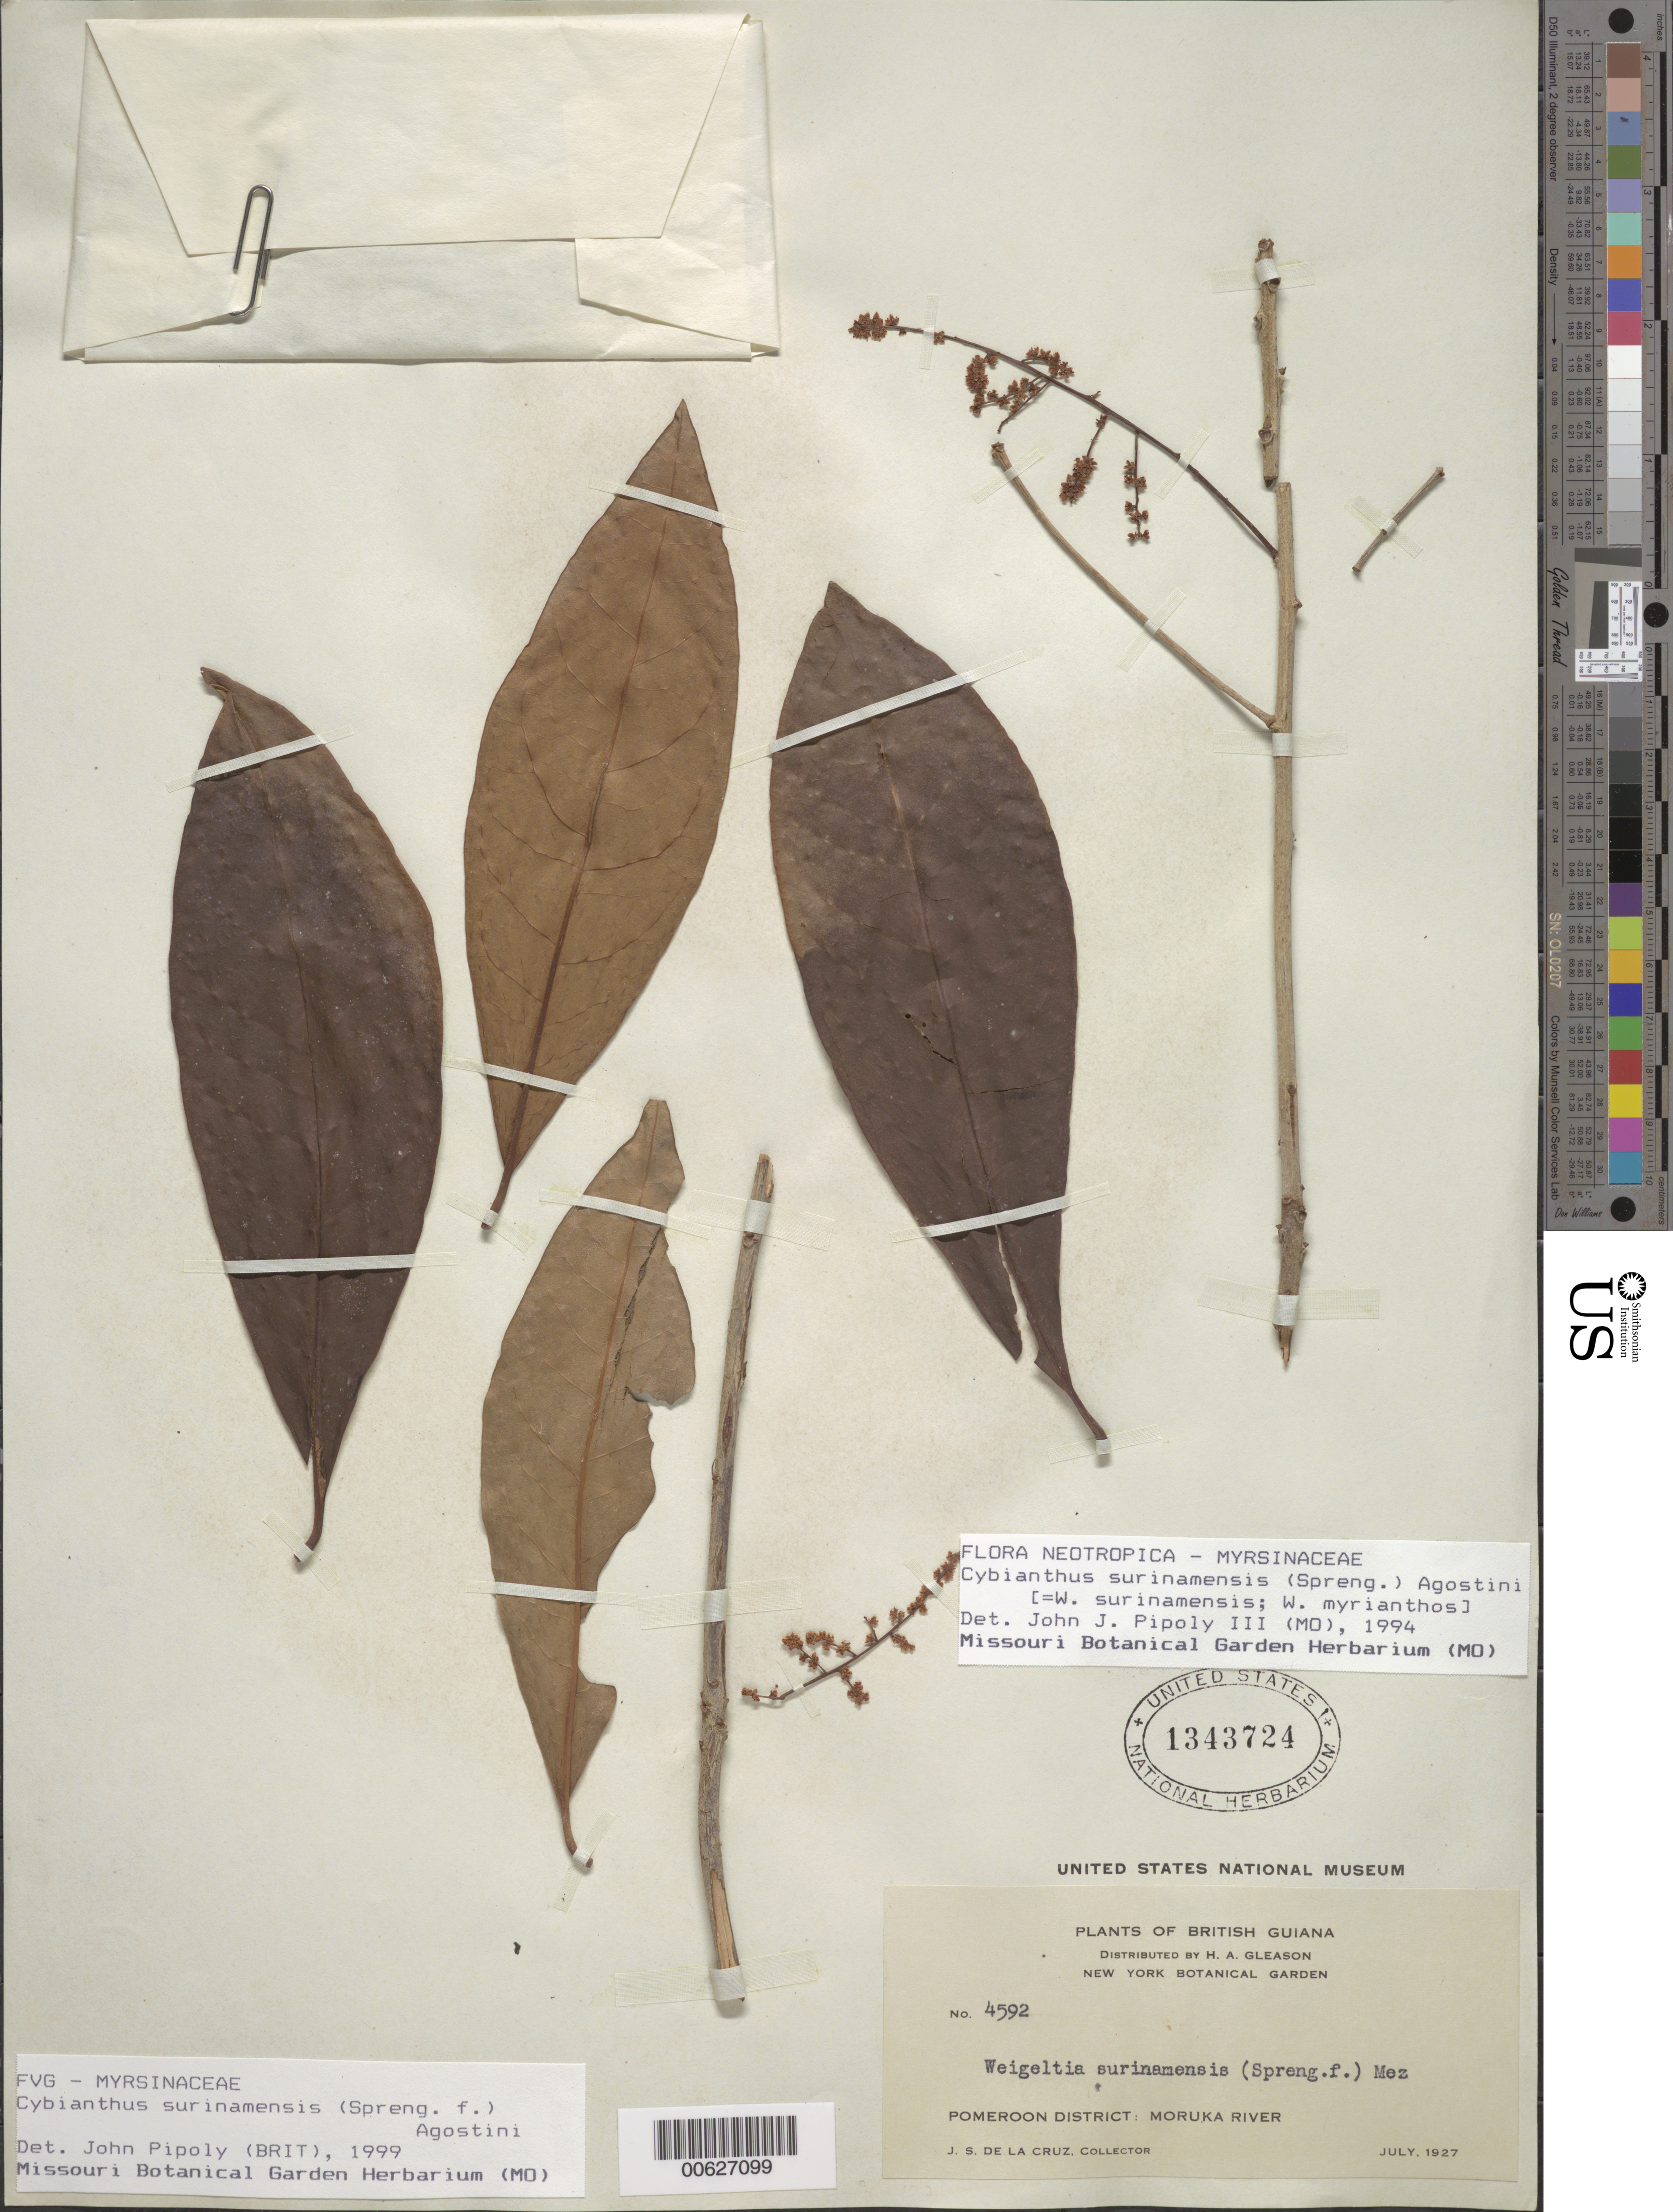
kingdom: Plantae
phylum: Tracheophyta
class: Magnoliopsida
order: Ericales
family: Primulaceae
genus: Cybianthus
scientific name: Cybianthus surinamensis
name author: (Spreng.) G. Agostini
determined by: Pipoly, J. J., III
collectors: J. S. de la Cruz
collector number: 4592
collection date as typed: Jul-27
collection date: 1927-07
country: Guyana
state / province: Barima-Waini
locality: Moruka R., Pomeroon Dist.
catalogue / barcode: US 1343724